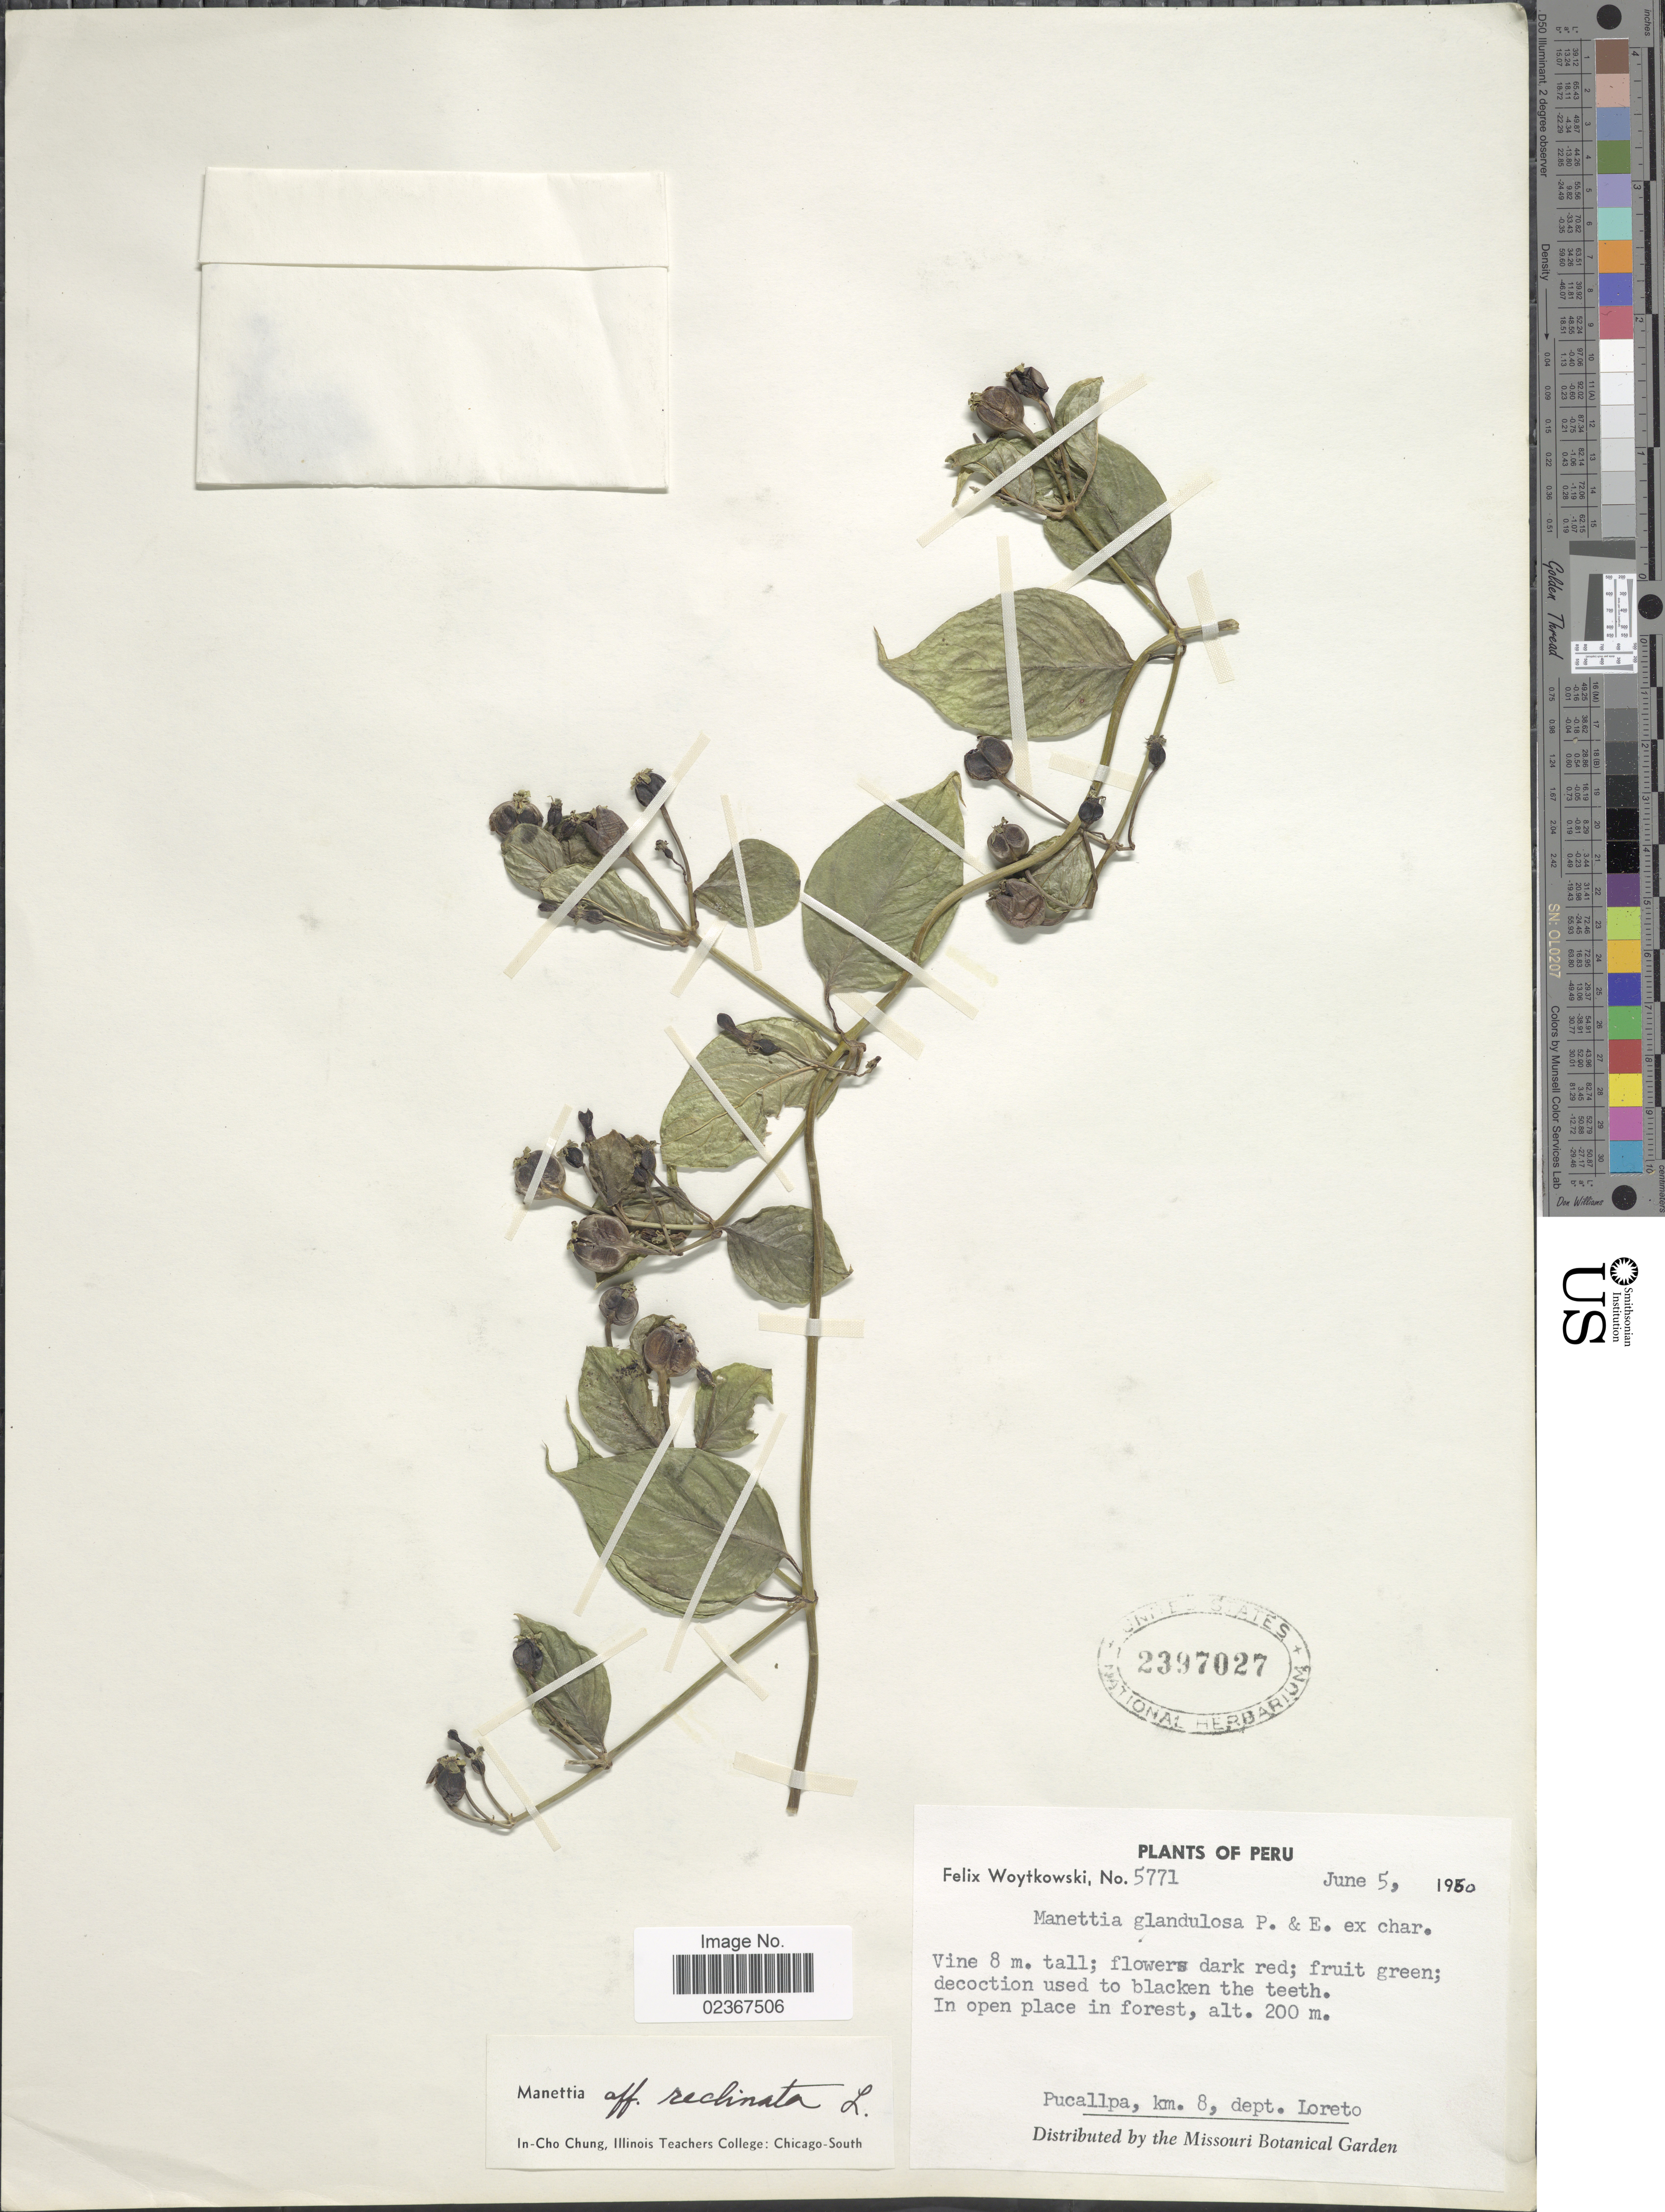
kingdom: Plantae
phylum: Tracheophyta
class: Magnoliopsida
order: Gentianales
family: Rubiaceae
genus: Manettia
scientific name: Manettia reclinata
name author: L.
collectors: F. Woytkowski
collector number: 5771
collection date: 1960-06-05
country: Peru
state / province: Loreto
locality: Pucallpa, km. 8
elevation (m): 200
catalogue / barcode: US 2397027